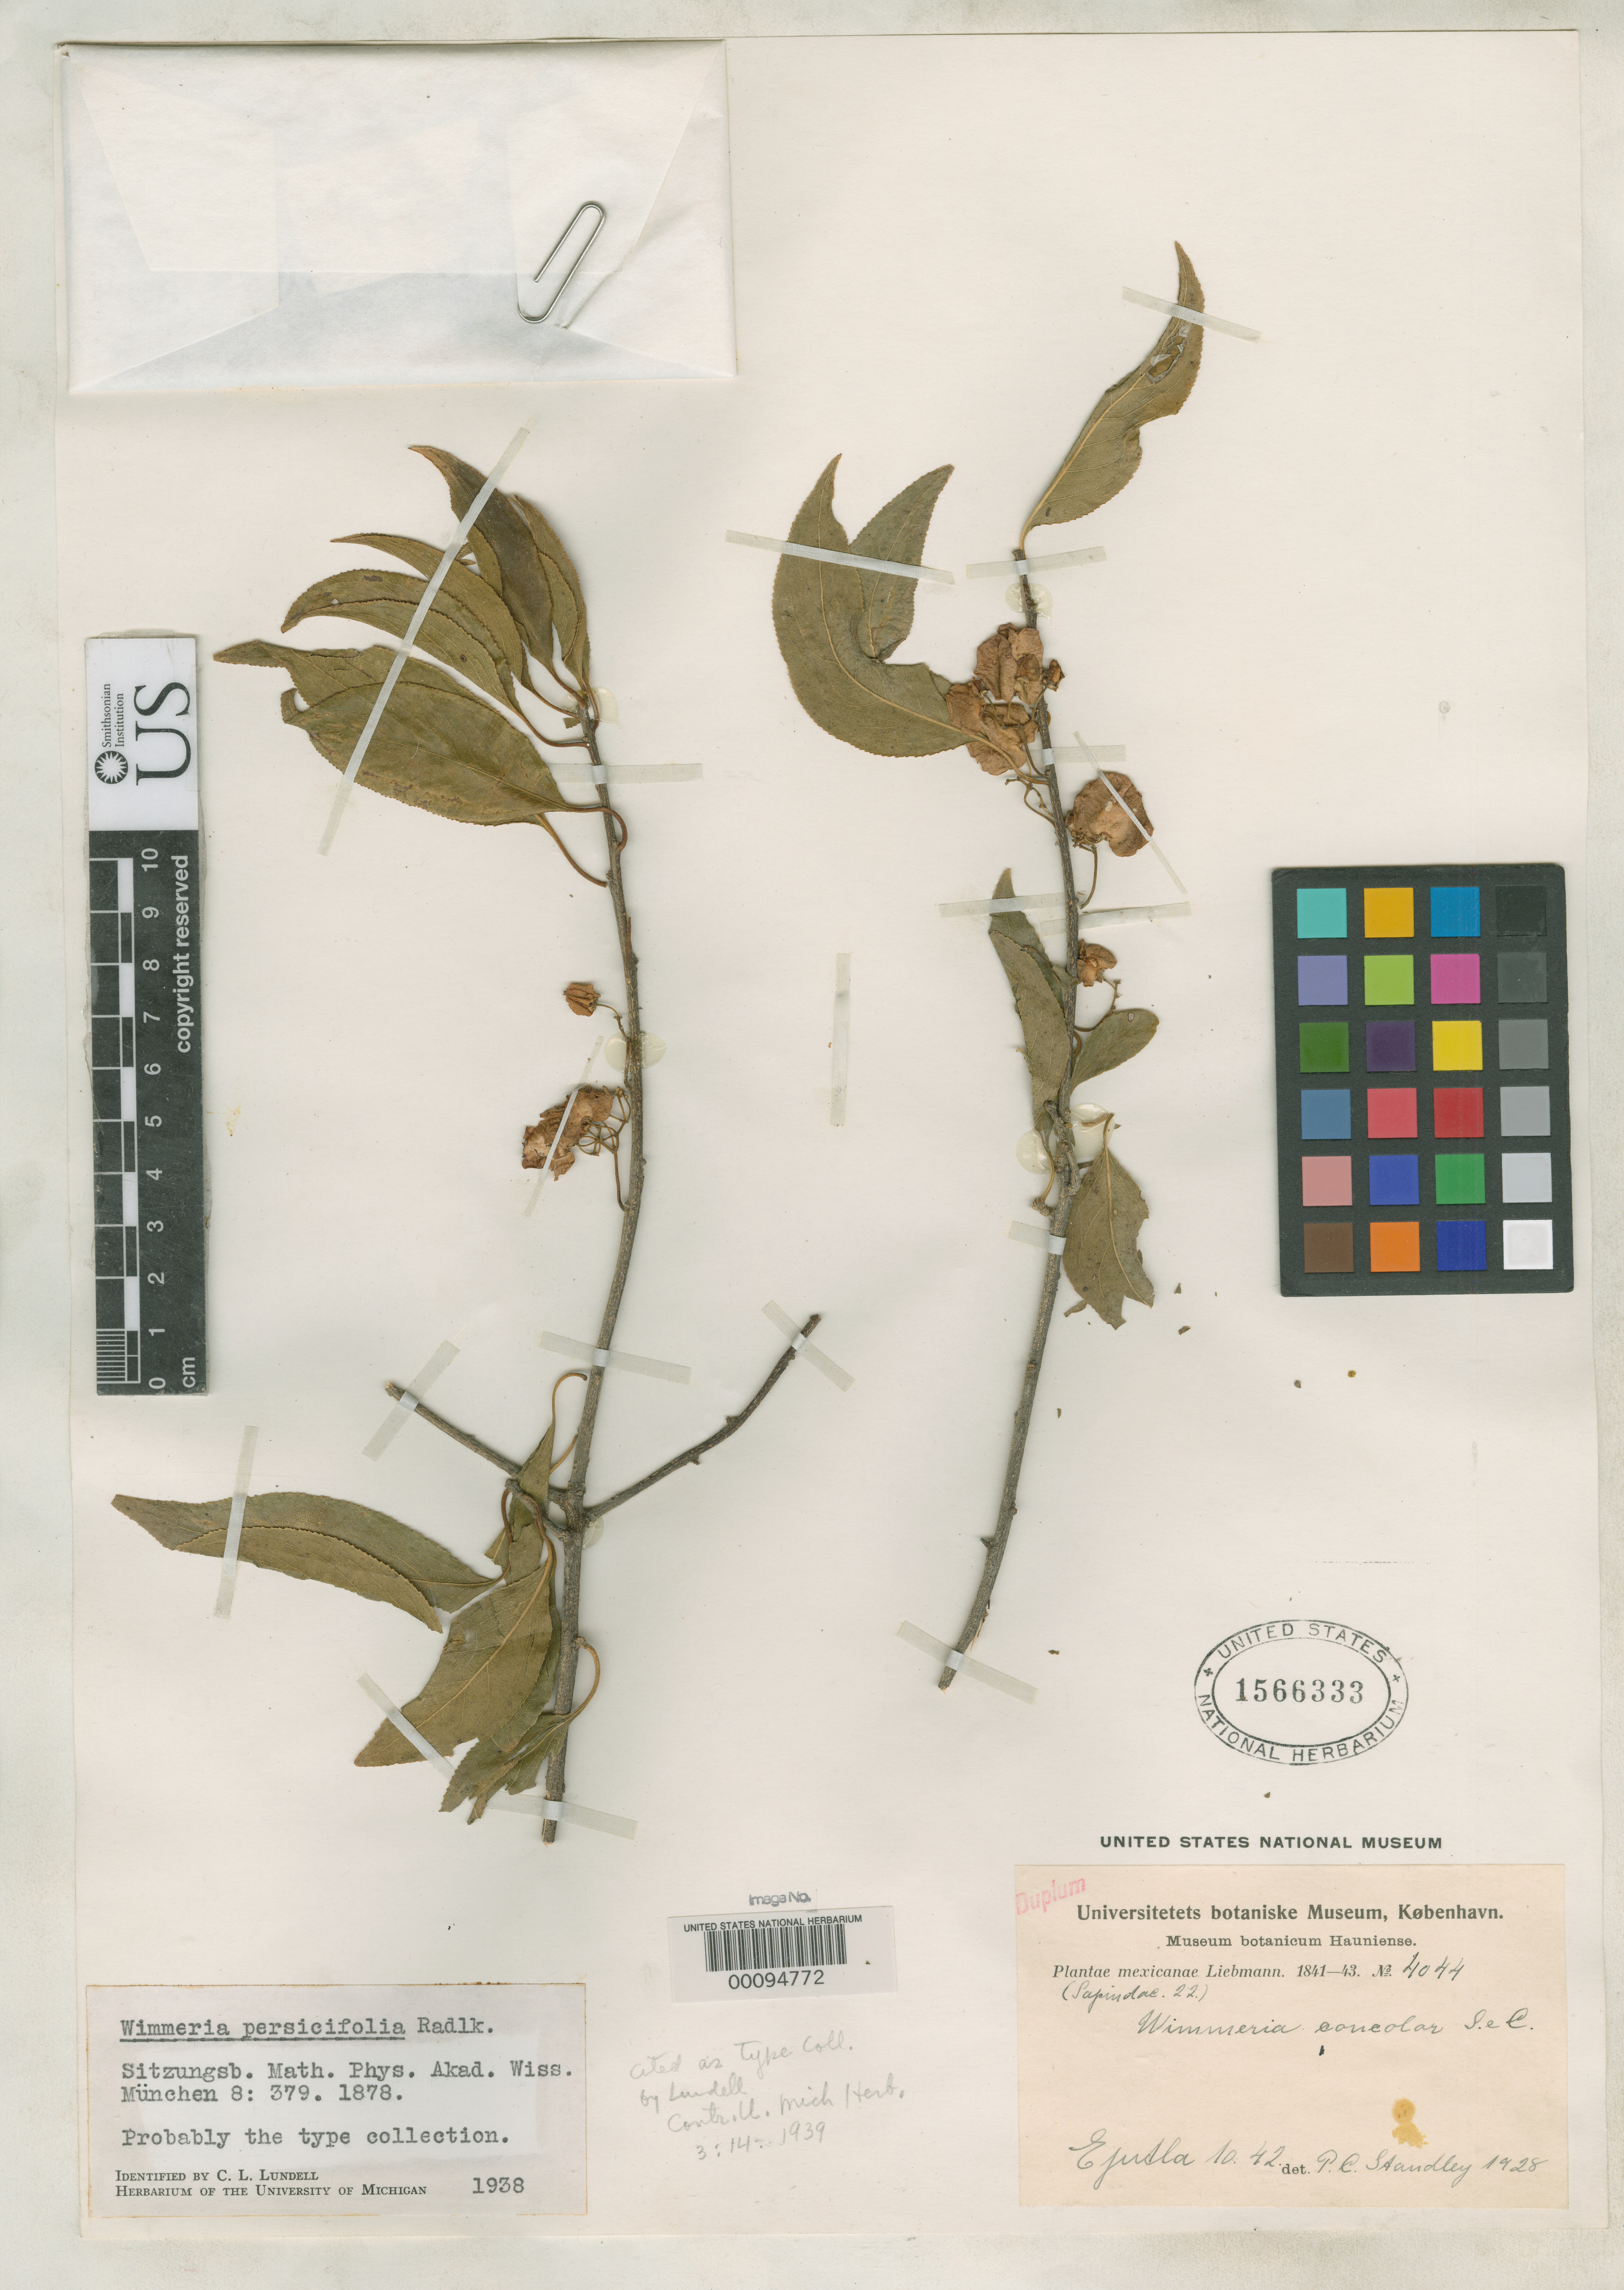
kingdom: Plantae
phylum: Tracheophyta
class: Magnoliopsida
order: Celastrales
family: Celastraceae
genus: Wimmeria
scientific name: Wimmeria persicifolia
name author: Radlk.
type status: Isotype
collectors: F. M. Liebmann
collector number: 4044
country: Mexico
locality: E of Monserrat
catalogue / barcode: US 1566333